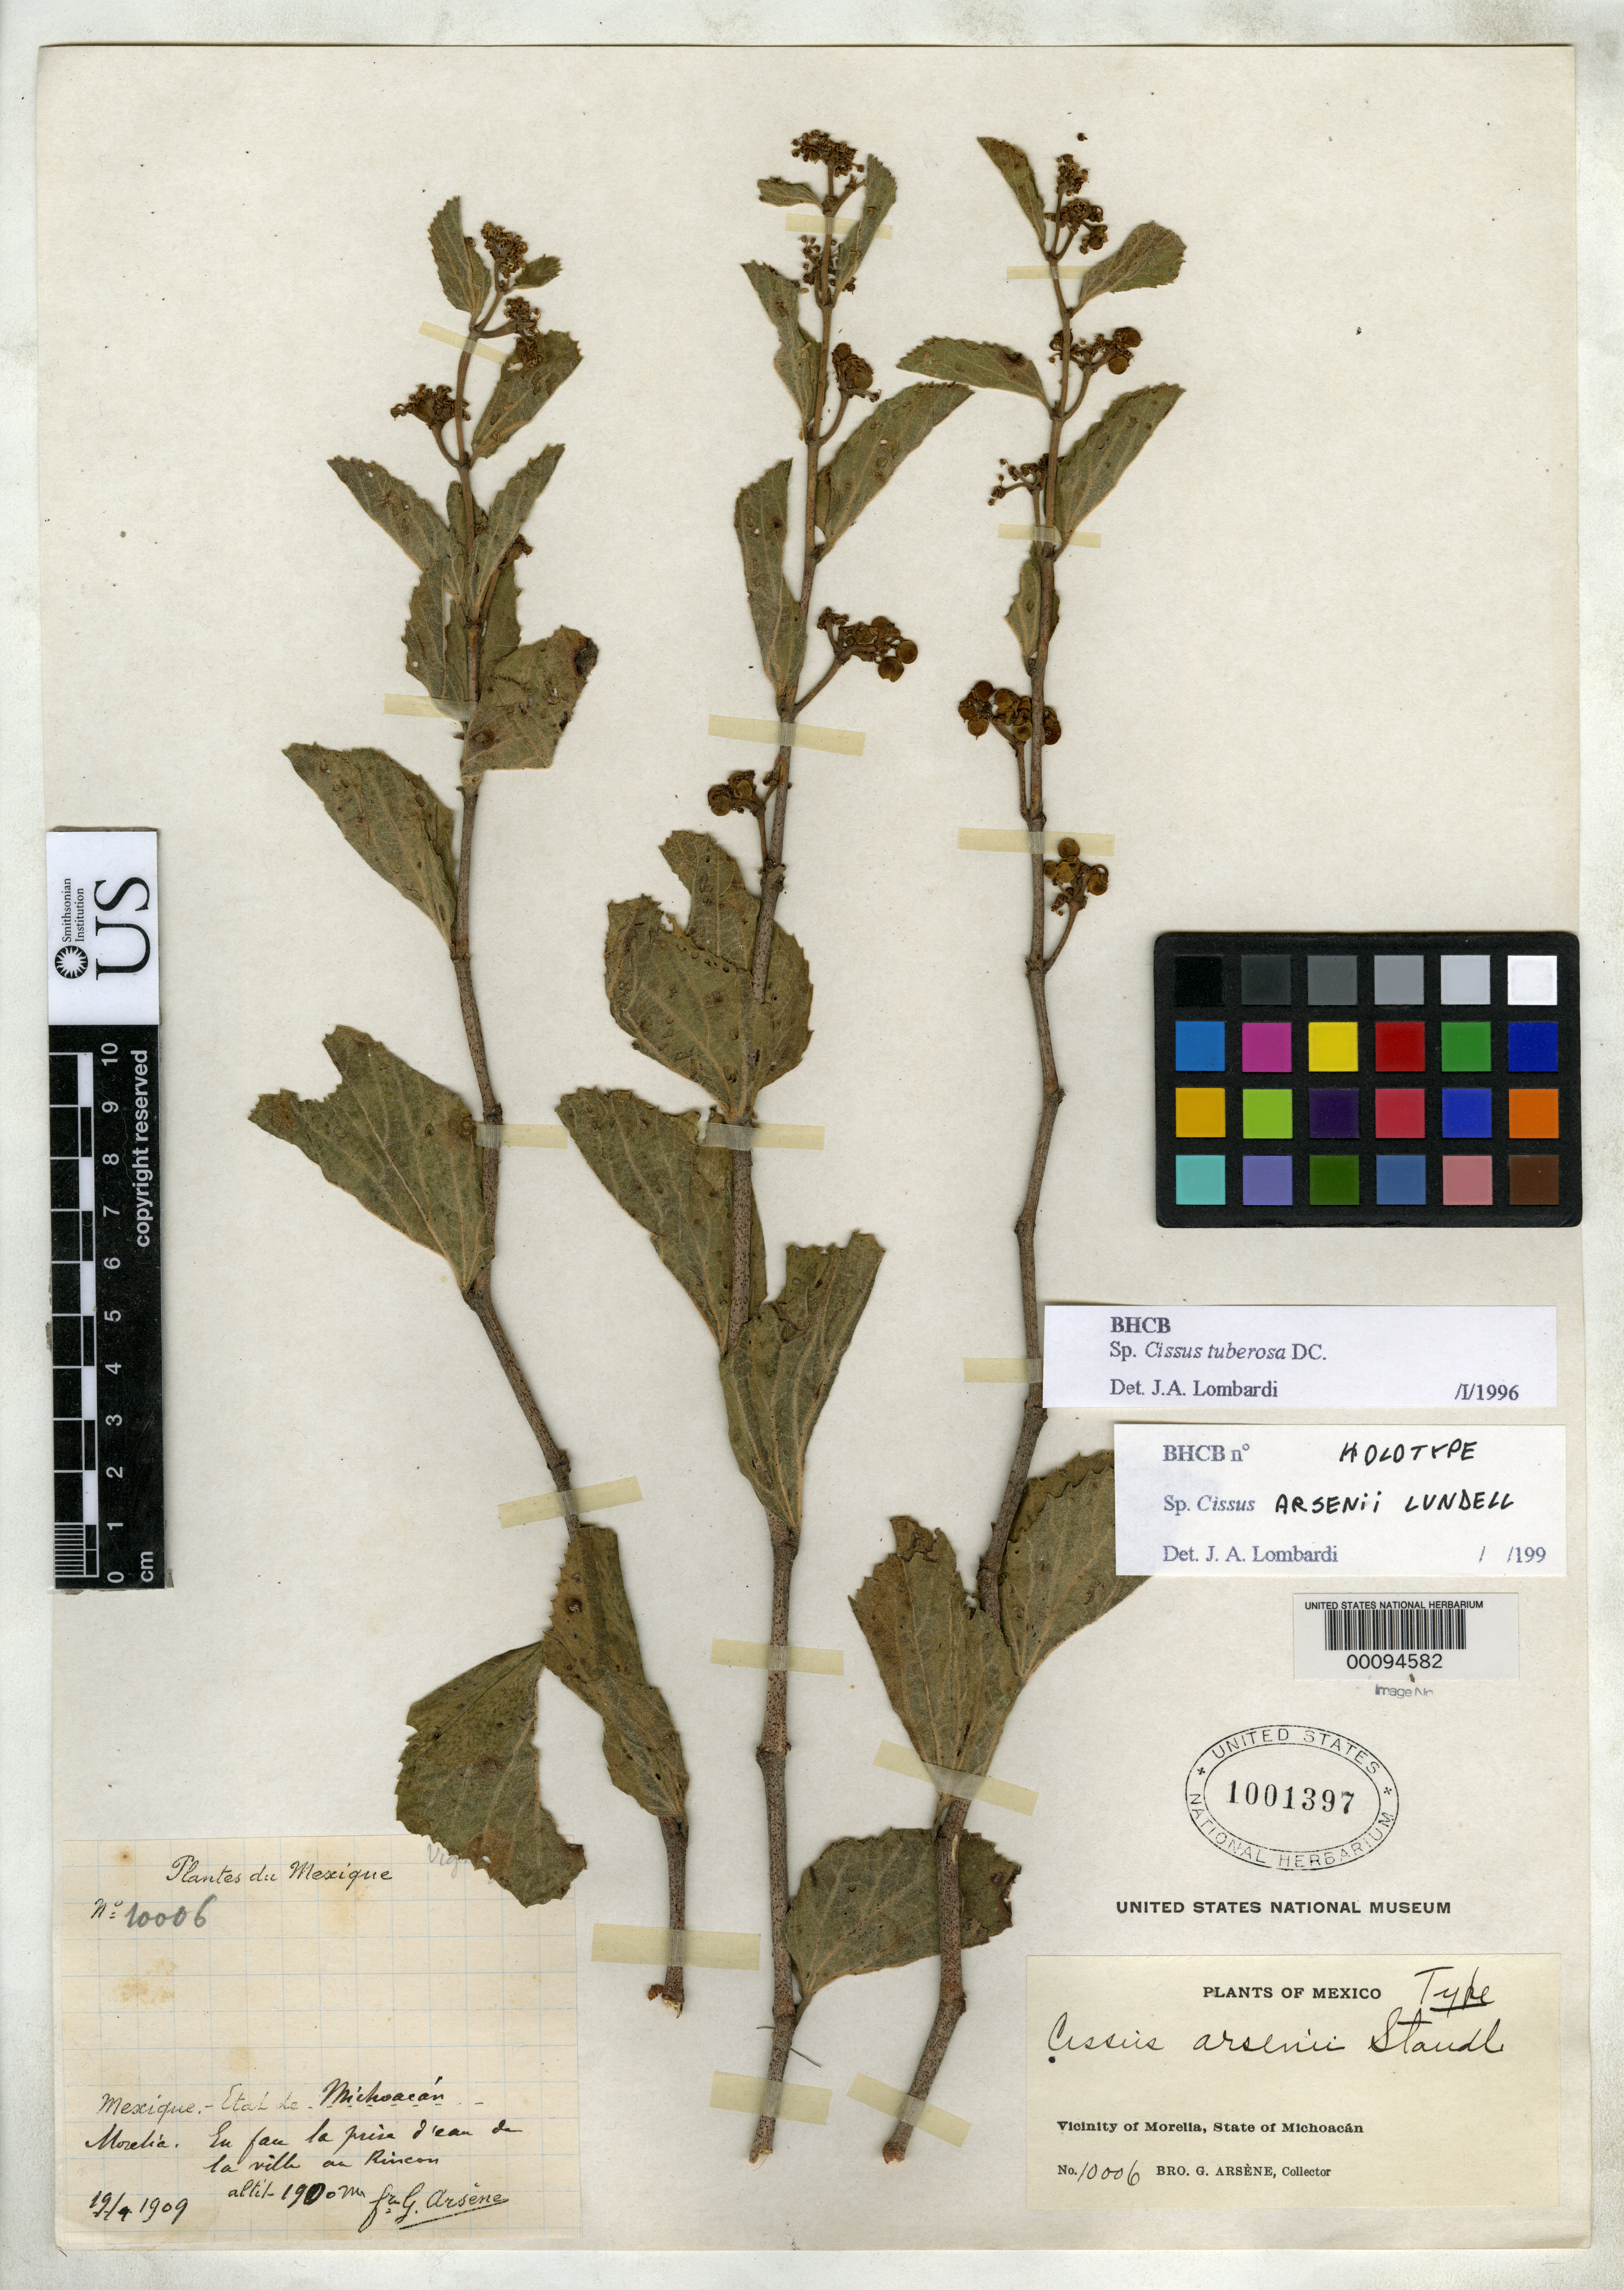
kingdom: Plantae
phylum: Tracheophyta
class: Magnoliopsida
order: Vitales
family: Vitaceae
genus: Cissus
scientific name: Cissus arsenii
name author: Standl.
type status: Holotype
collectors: Bro. G. Arsène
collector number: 10006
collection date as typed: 19 Sep 1909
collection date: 1909-09-19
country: Mexico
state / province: Michoacán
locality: Morelia, La Prisa d'eau de La Villa au Rincon.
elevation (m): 1900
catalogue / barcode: US 1001397